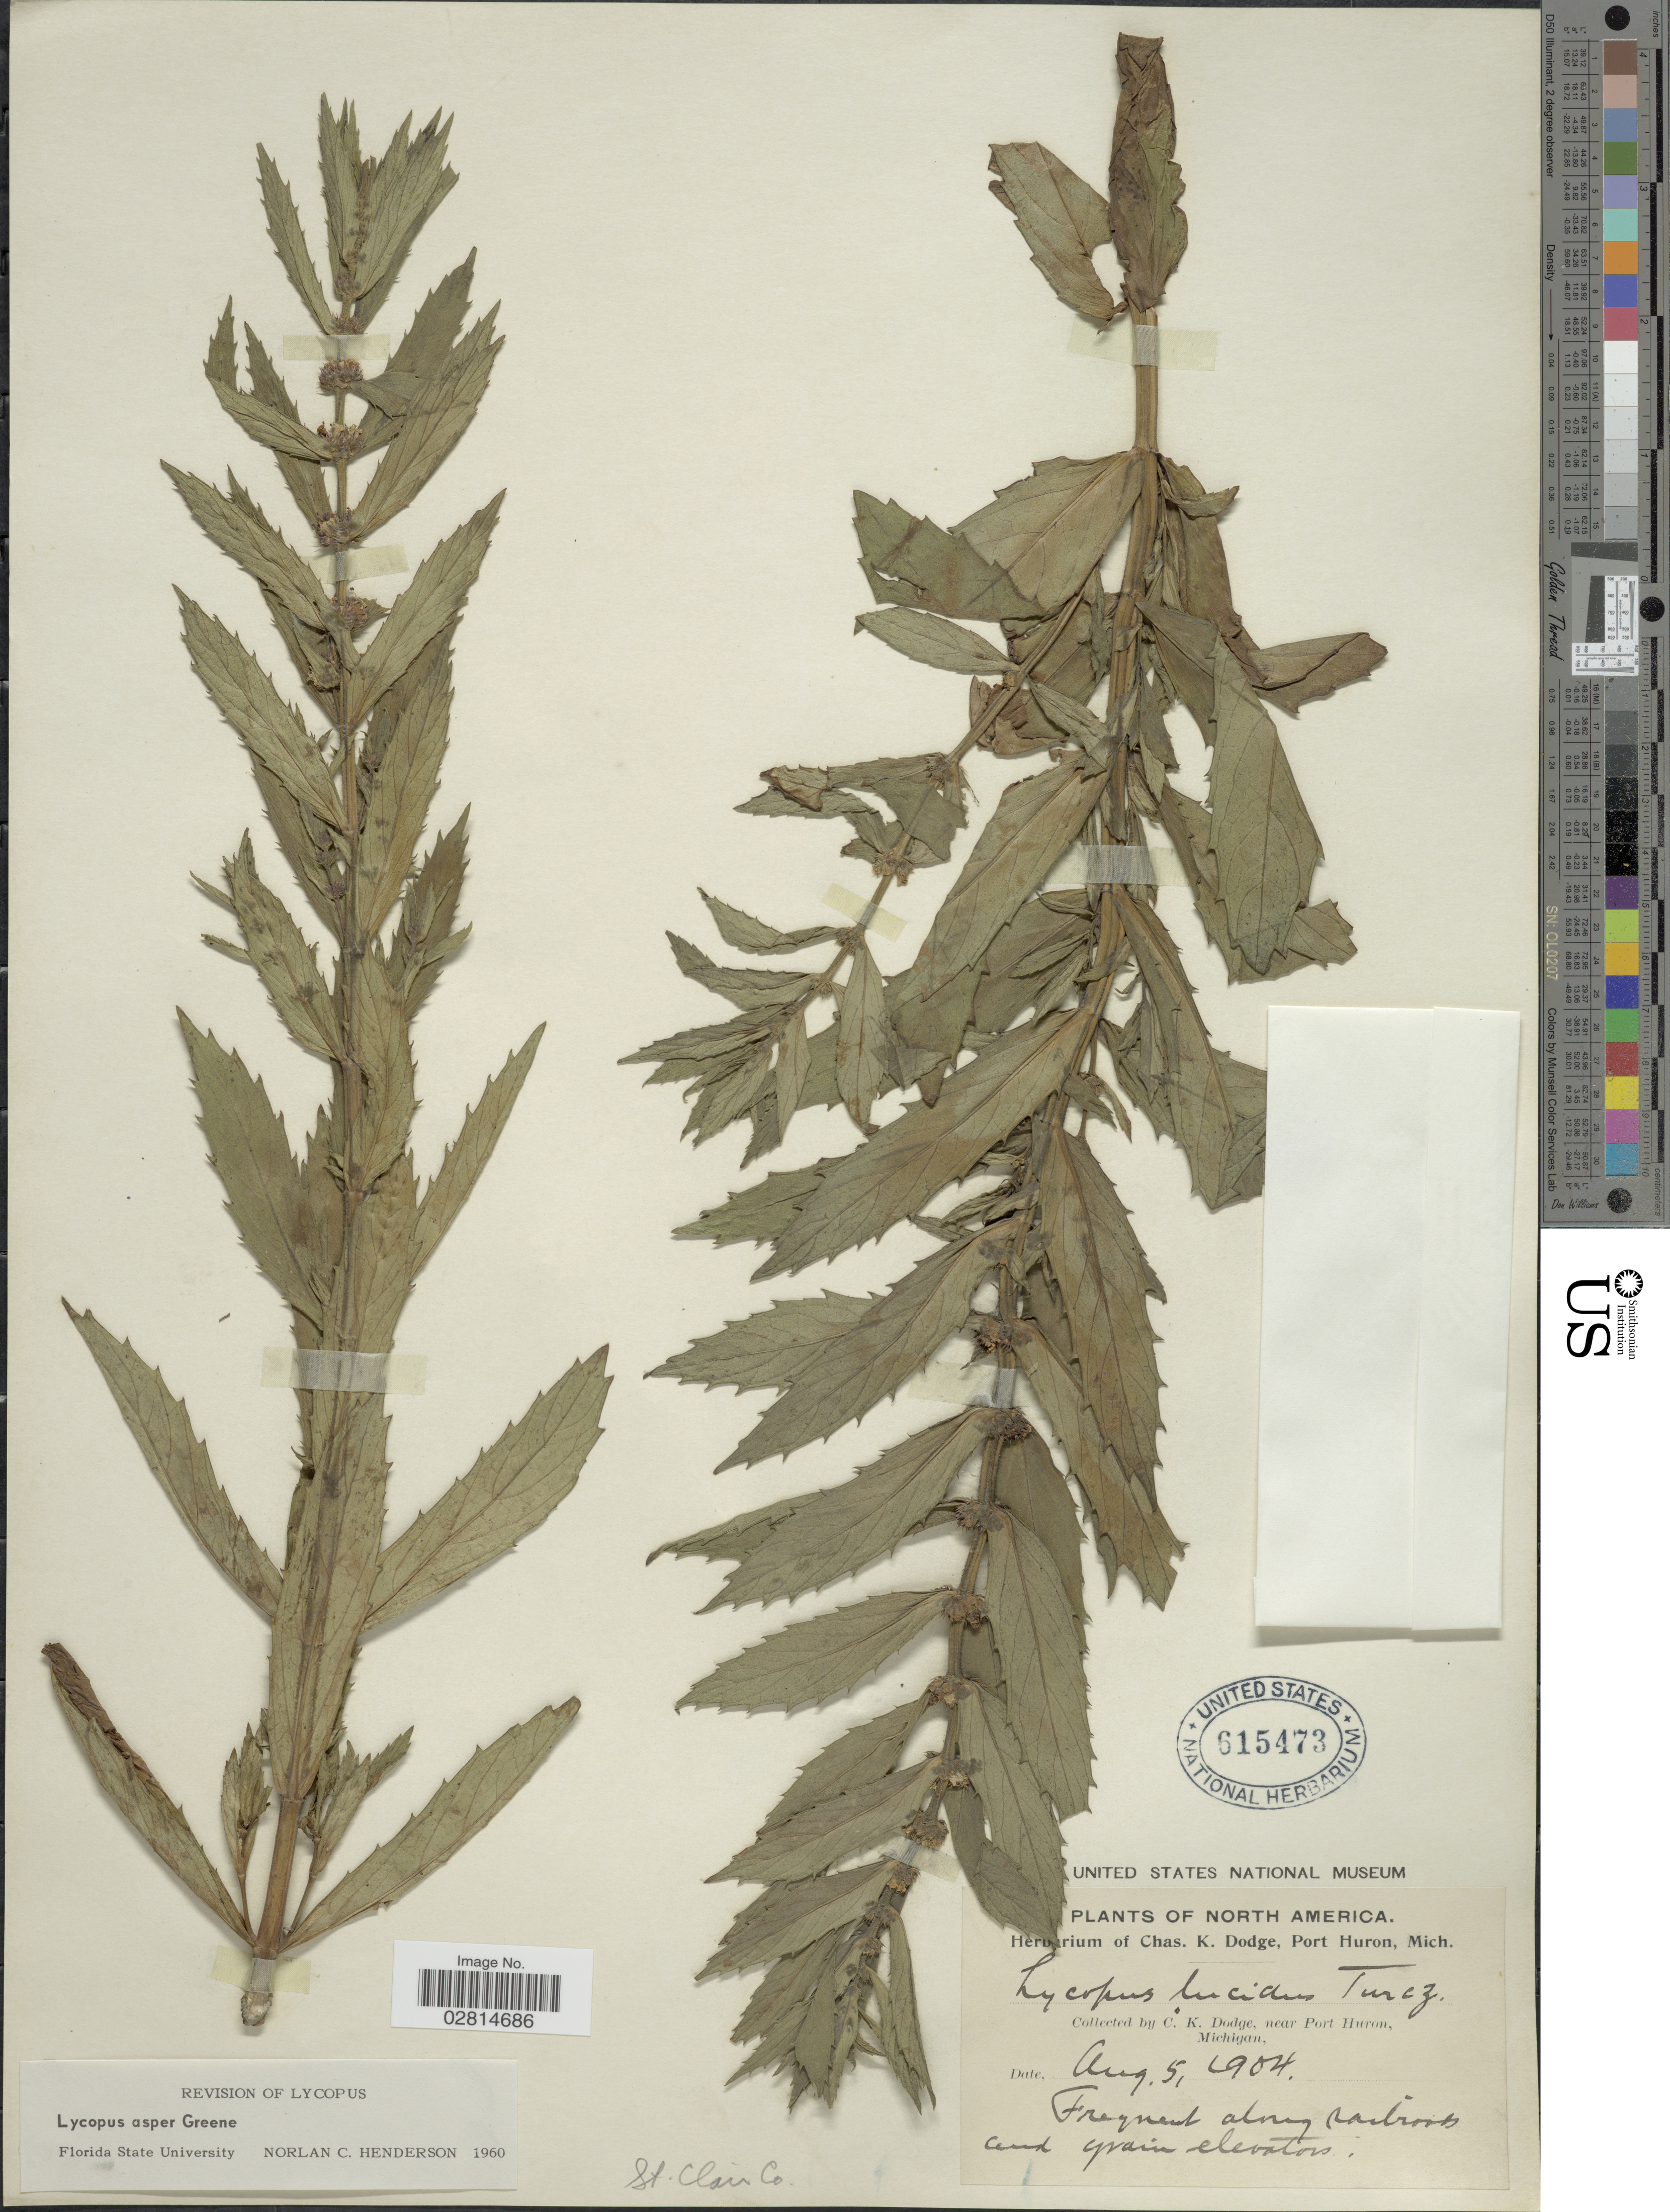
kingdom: Plantae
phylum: Tracheophyta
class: Magnoliopsida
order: Lamiales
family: Lamiaceae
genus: Lycopus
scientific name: Lycopus asper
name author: Greene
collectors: C. Dodge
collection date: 1904-08-05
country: United States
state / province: Michigan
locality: Near Port Huron. St. Clair Co.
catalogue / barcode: US 615473